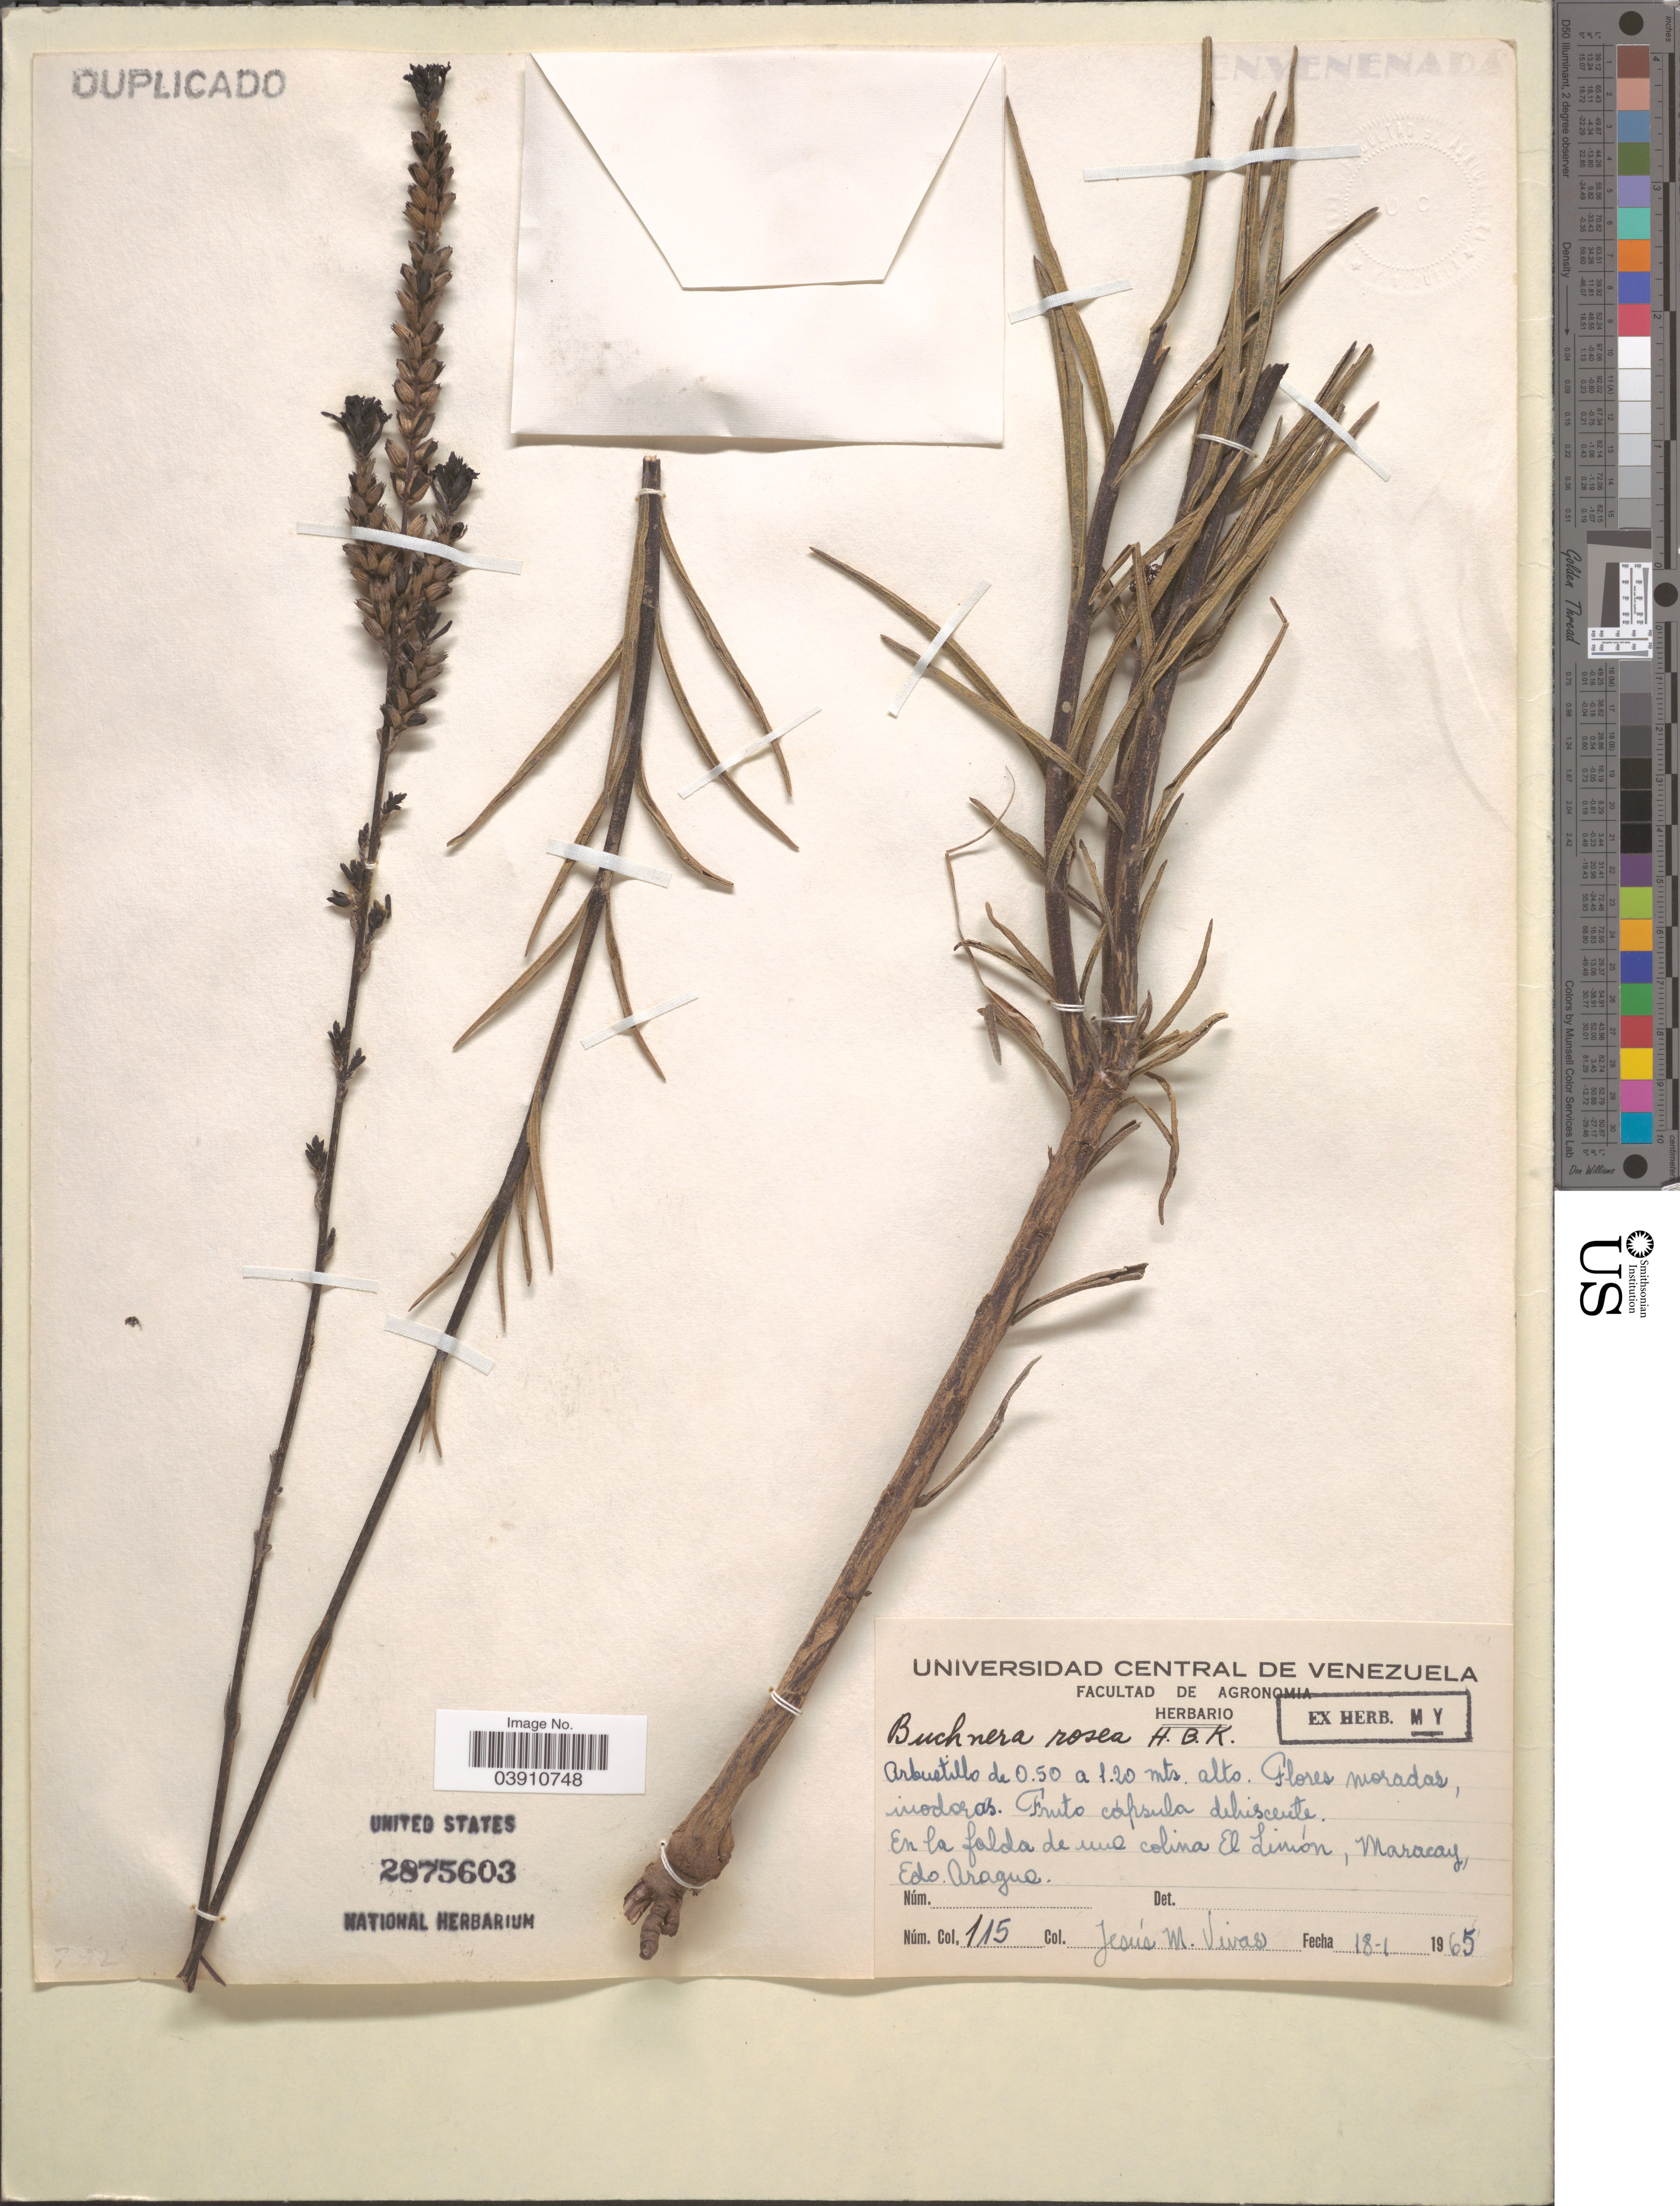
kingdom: Plantae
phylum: Tracheophyta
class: Magnoliopsida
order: Lamiales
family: Orobanchaceae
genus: Buchnera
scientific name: Buchnera virgata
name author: Kunth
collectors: J. Vivas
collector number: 115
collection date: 1965-01-18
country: Venezuela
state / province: Aragua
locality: En la falda de uno colina El Limón, Maracay.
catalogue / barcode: US 2875603